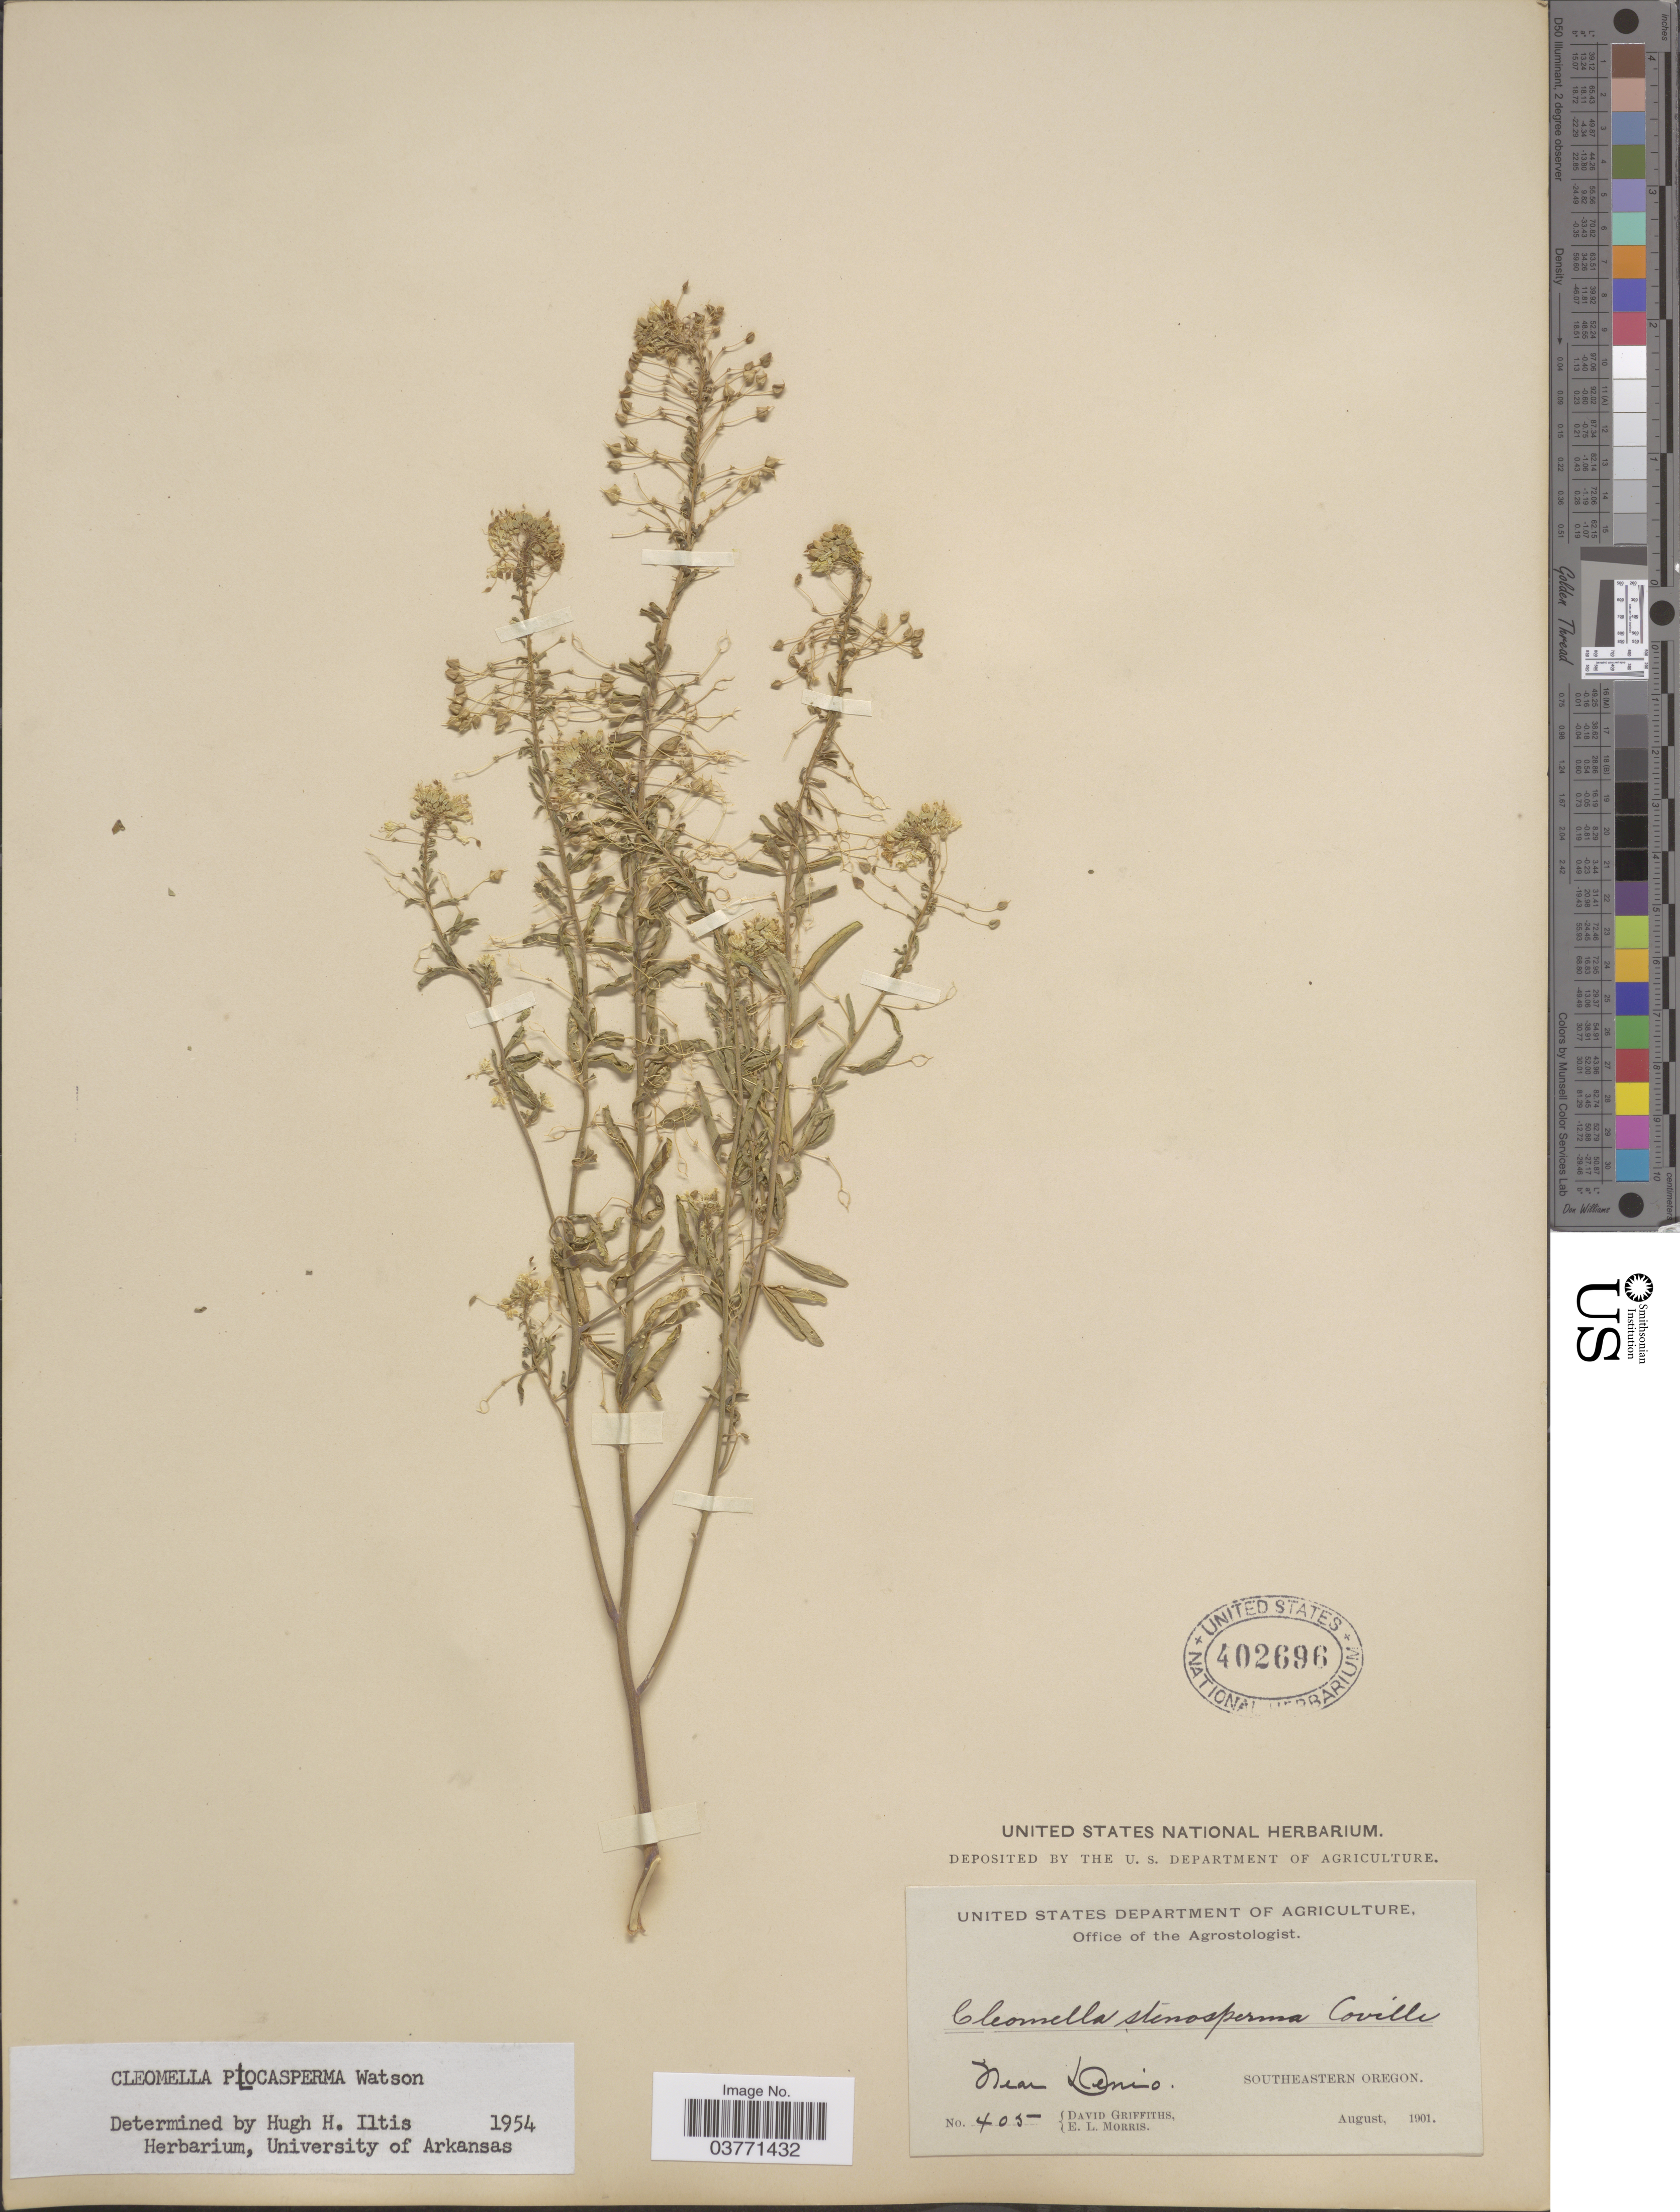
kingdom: Plantae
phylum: Tracheophyta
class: Magnoliopsida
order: Brassicales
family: Cleomaceae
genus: Cleomella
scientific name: Cleomella plocasperma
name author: S. Watson in C. King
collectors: D. Griffiths & E. Morris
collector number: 405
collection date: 1901-08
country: United States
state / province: Oregon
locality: Near Denio. Southeastern Oregon.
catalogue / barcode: US 402696